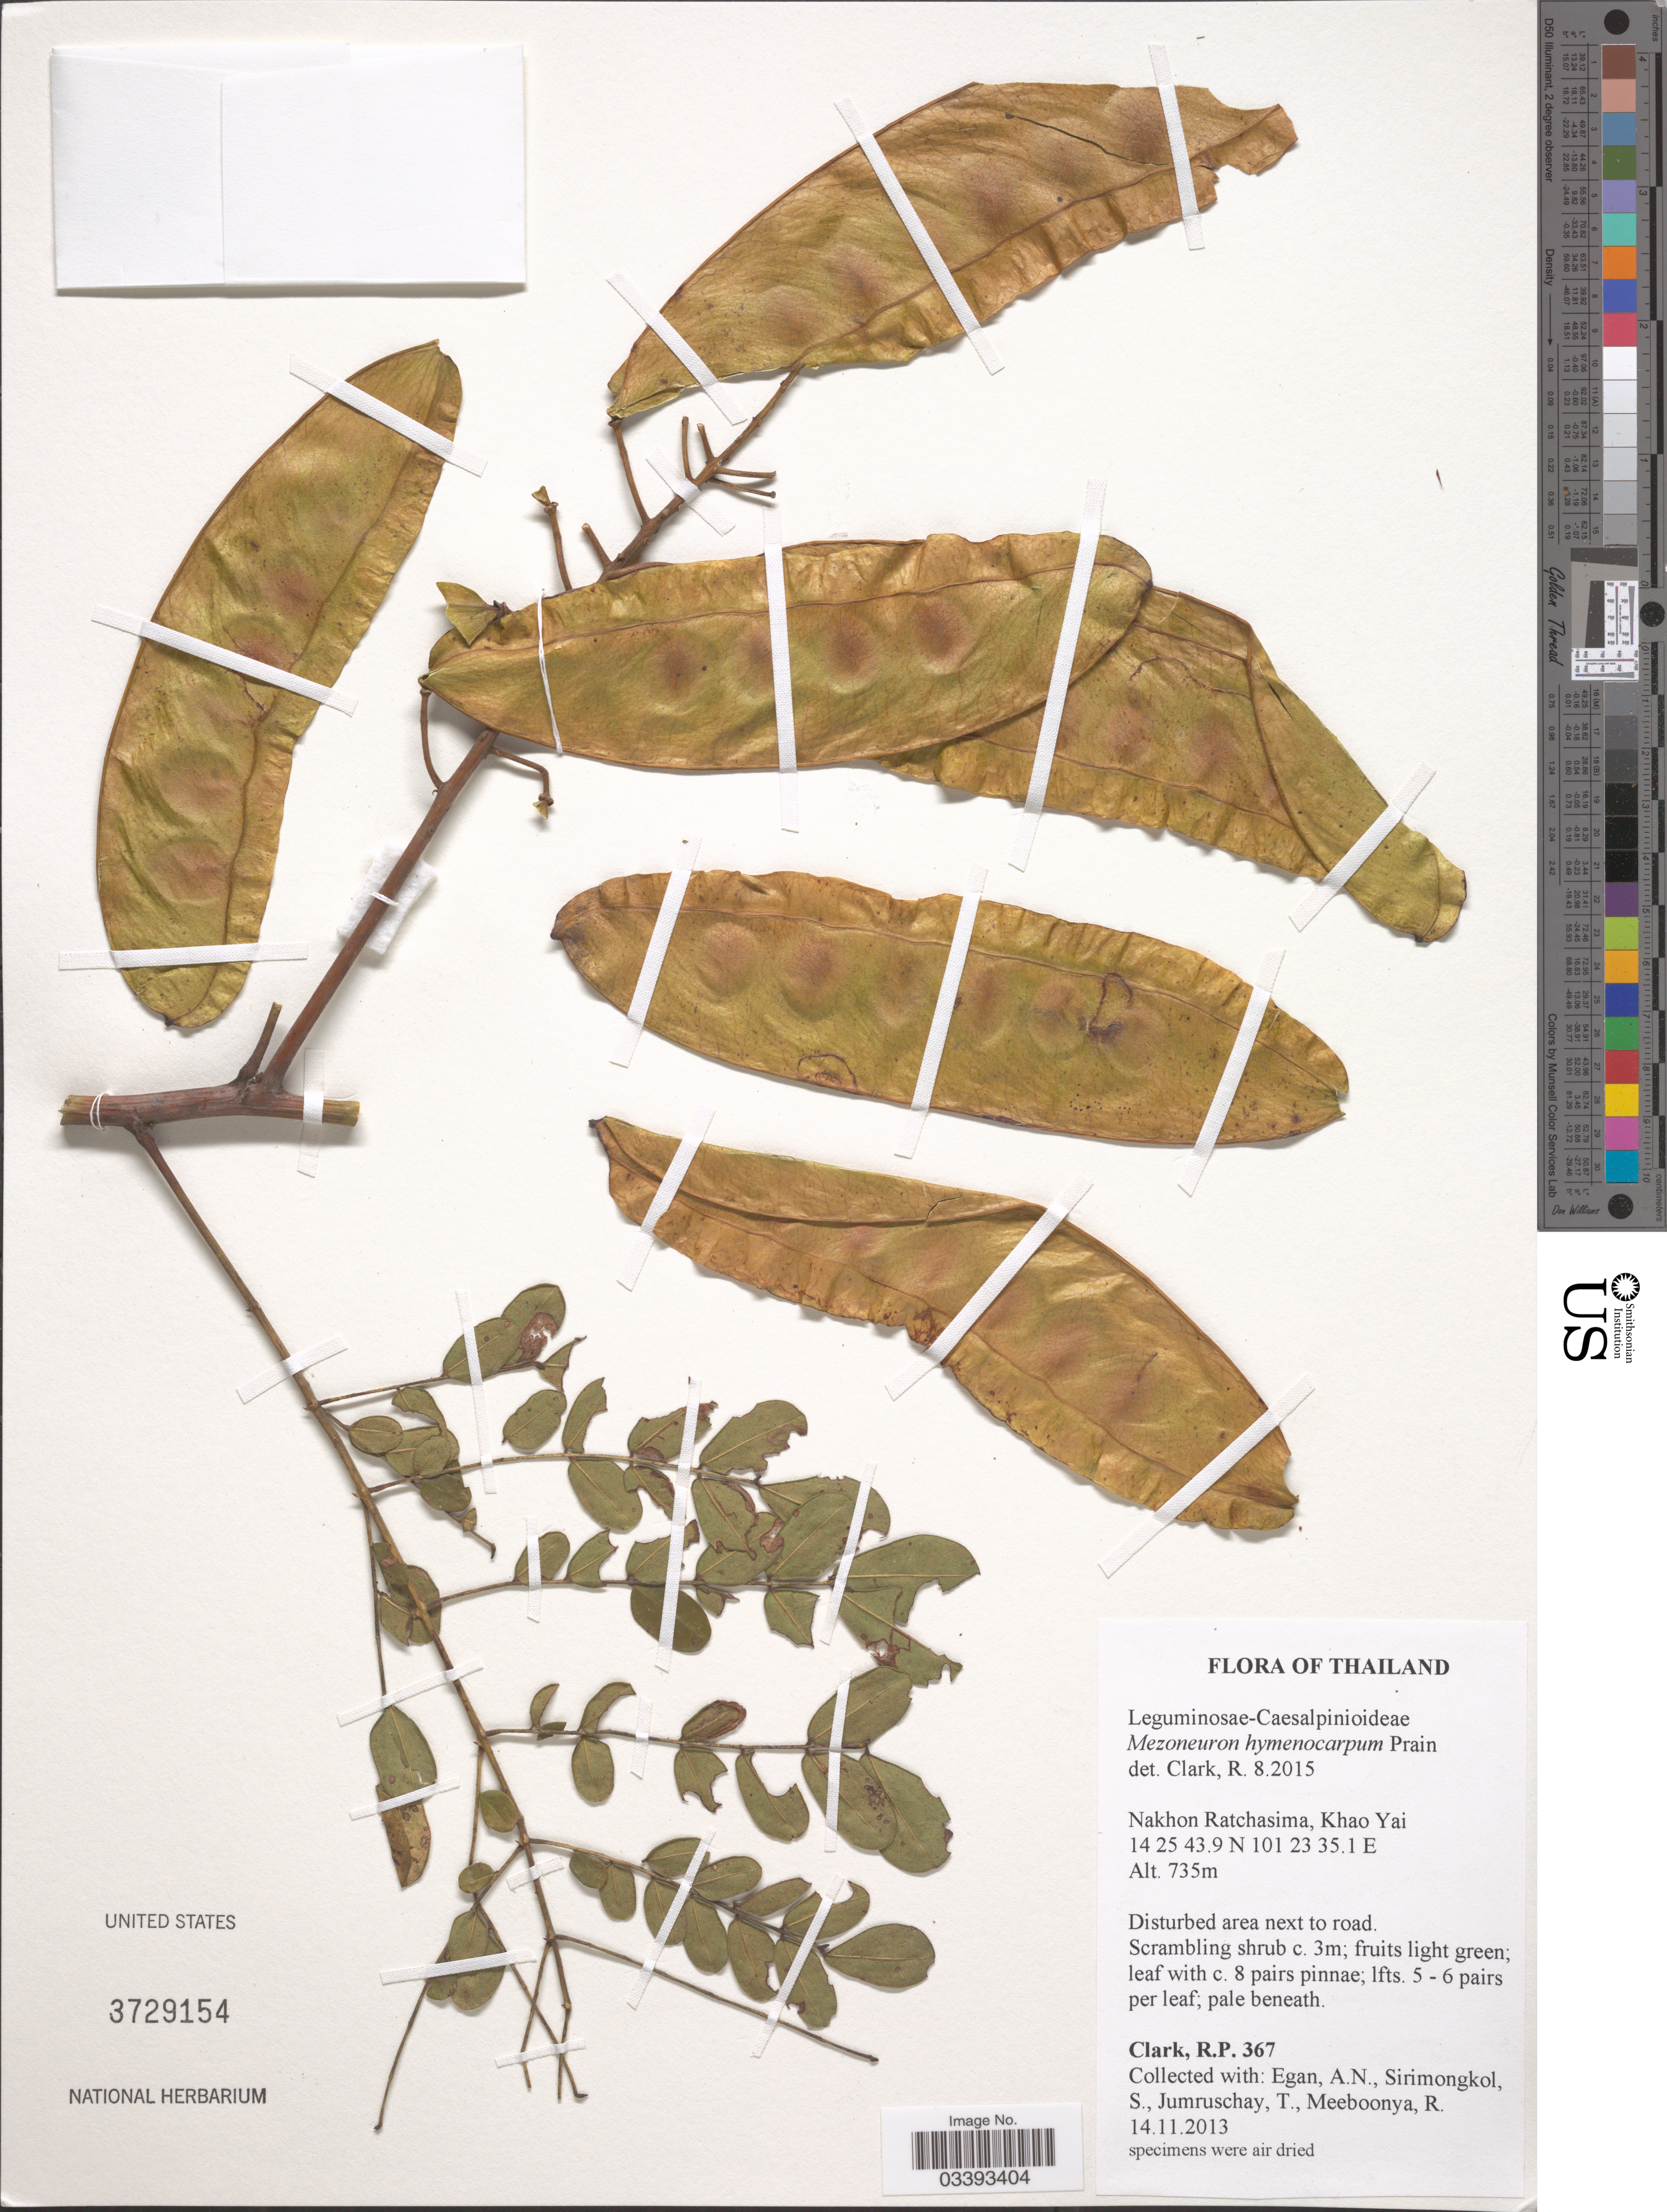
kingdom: Plantae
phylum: Tracheophyta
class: Magnoliopsida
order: Fabales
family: Fabaceae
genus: Mezoneuron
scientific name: Mezoneuron hymenocarpum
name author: Wight & Arn. ex Prain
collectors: R. P. Clark, A. N. Egan, S. Sirimongkol, T. Jumruschay & R. Meeboonya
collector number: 367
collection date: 2013-11-14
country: Thailand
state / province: Nakhon Ratchasima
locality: Khao Yai. Disturbed area next to road.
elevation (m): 735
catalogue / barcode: US 3729154